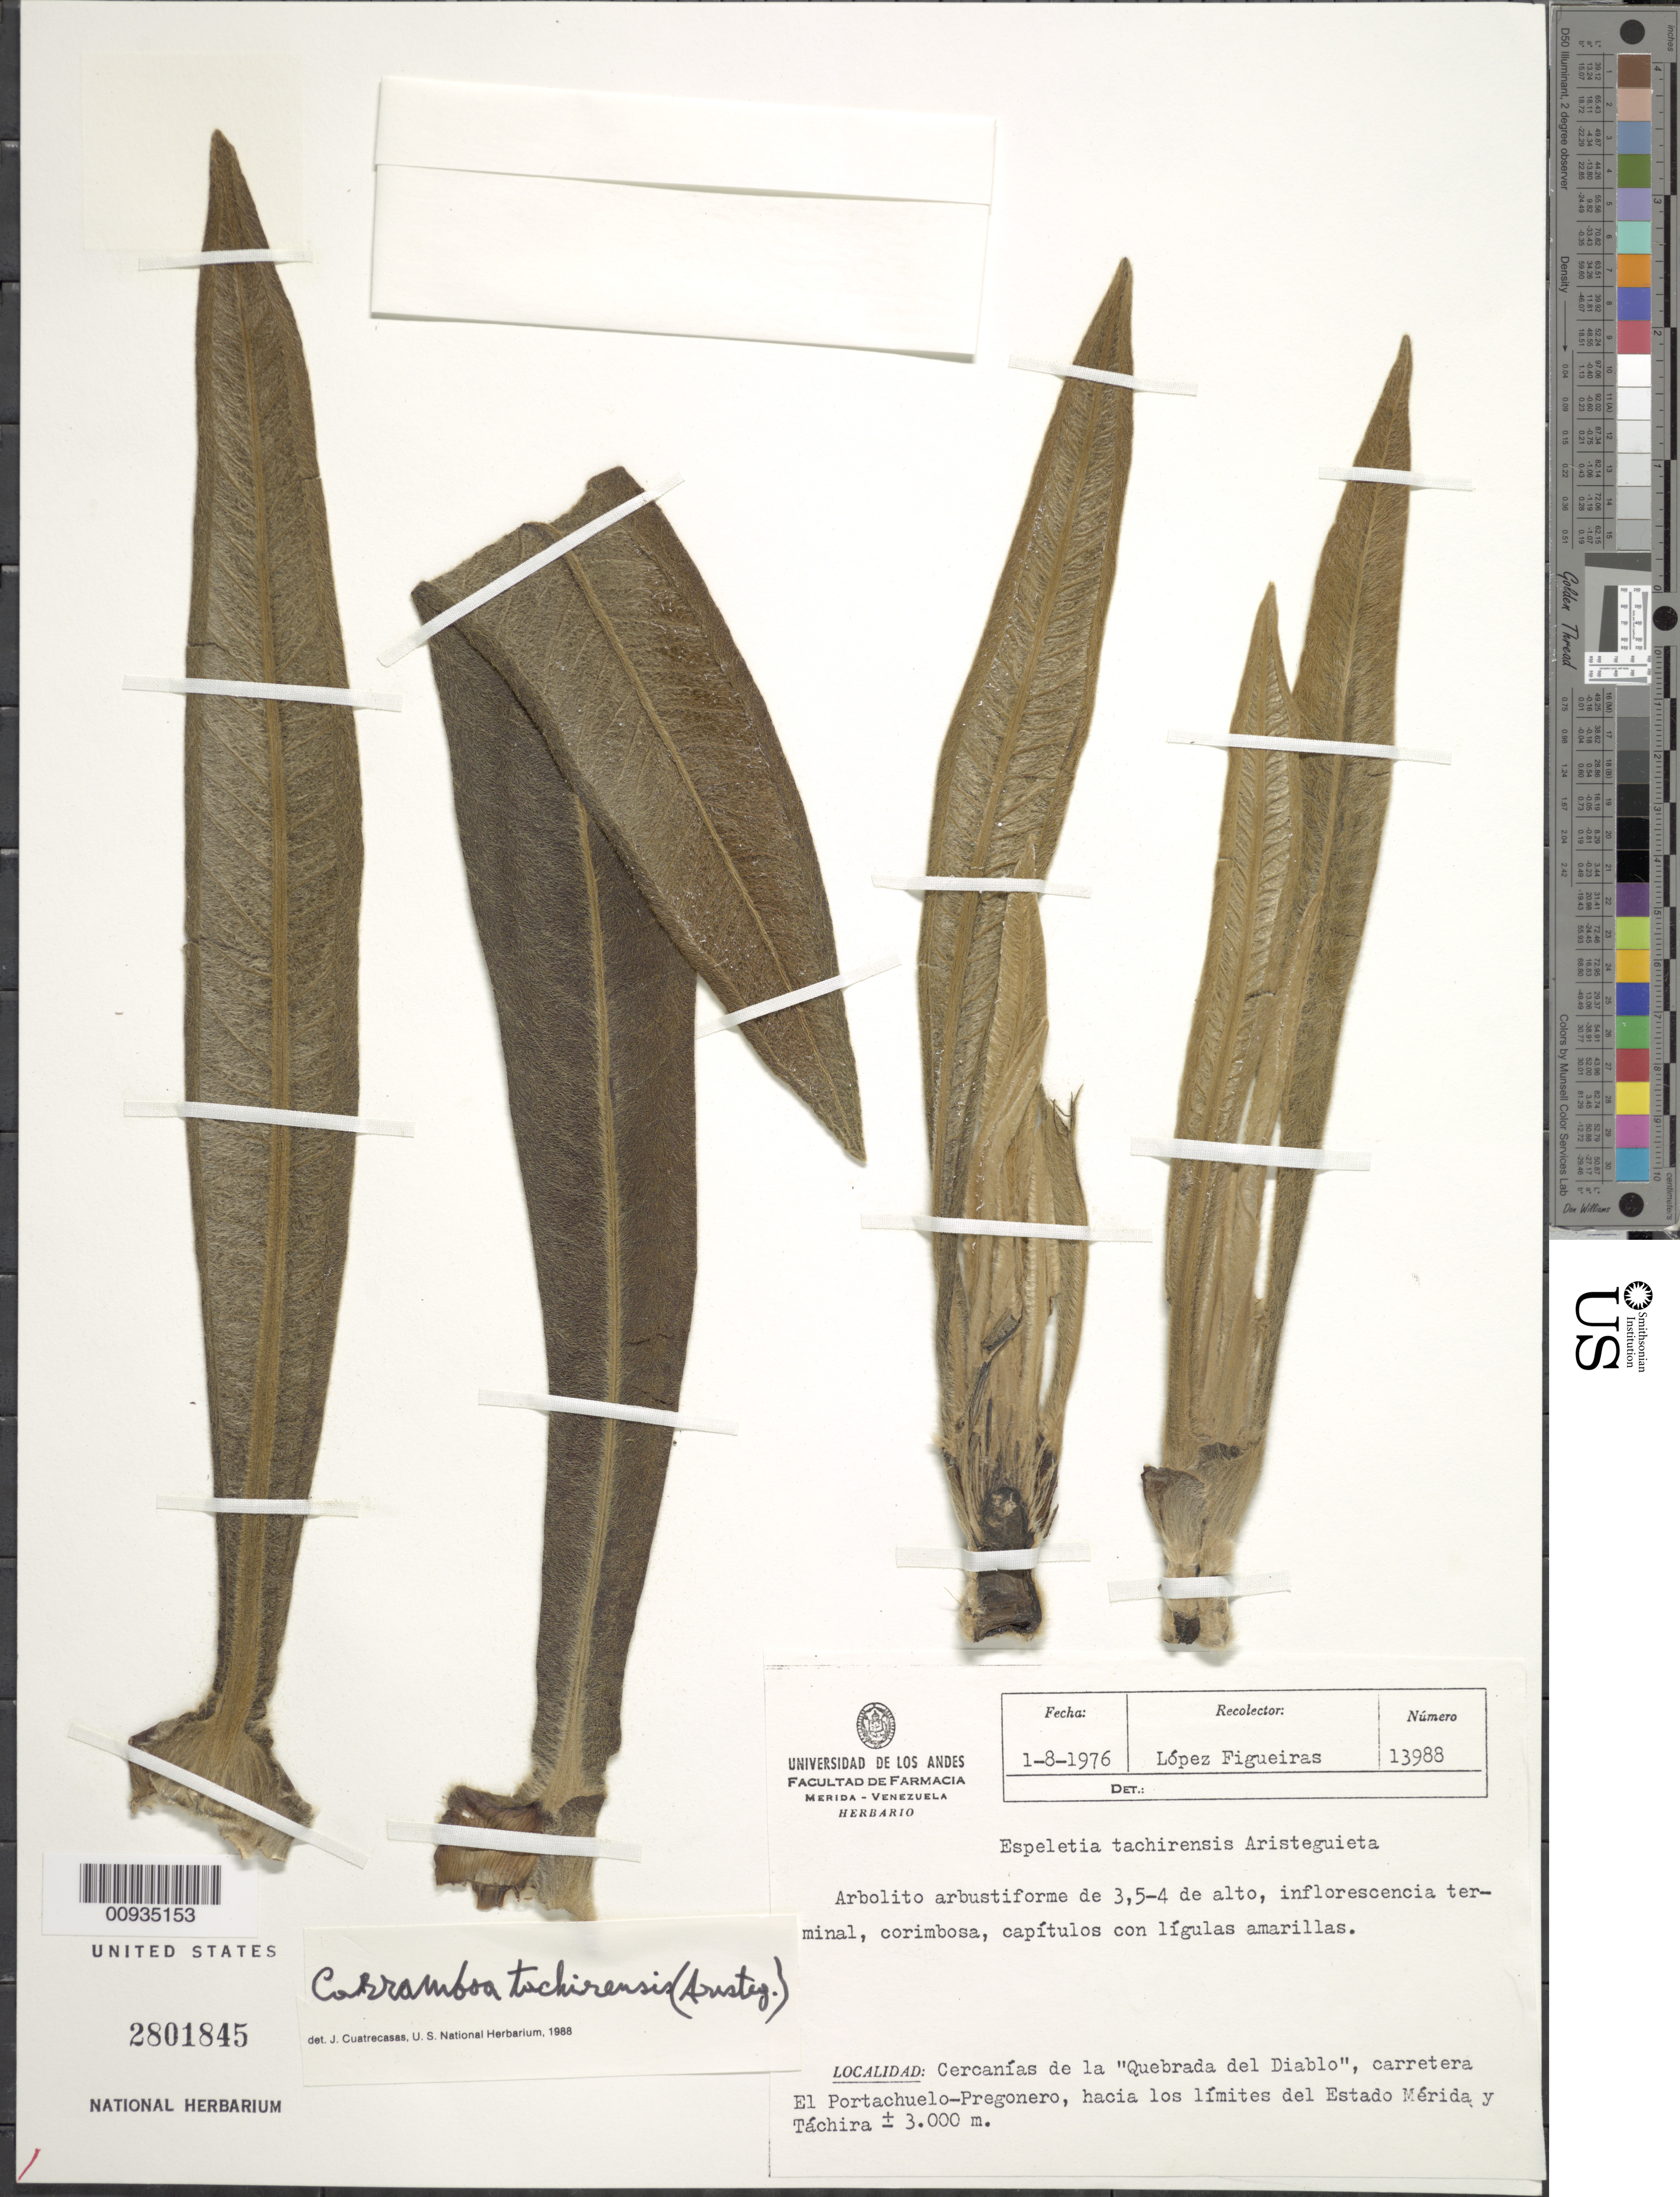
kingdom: Plantae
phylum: Tracheophyta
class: Magnoliopsida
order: Asterales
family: Asteraceae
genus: Carramboa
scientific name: Carramboa tachirensis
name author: (Aristeg.) Cuatrec.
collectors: M. López Figueiras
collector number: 13988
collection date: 1976-08-01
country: Venezuela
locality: Cercanias de la Quebrada del Diablo, carretera El Portachuelo-Pregonero, hacia los limites del Estado Merida y Tachira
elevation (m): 3000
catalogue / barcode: US 2801845